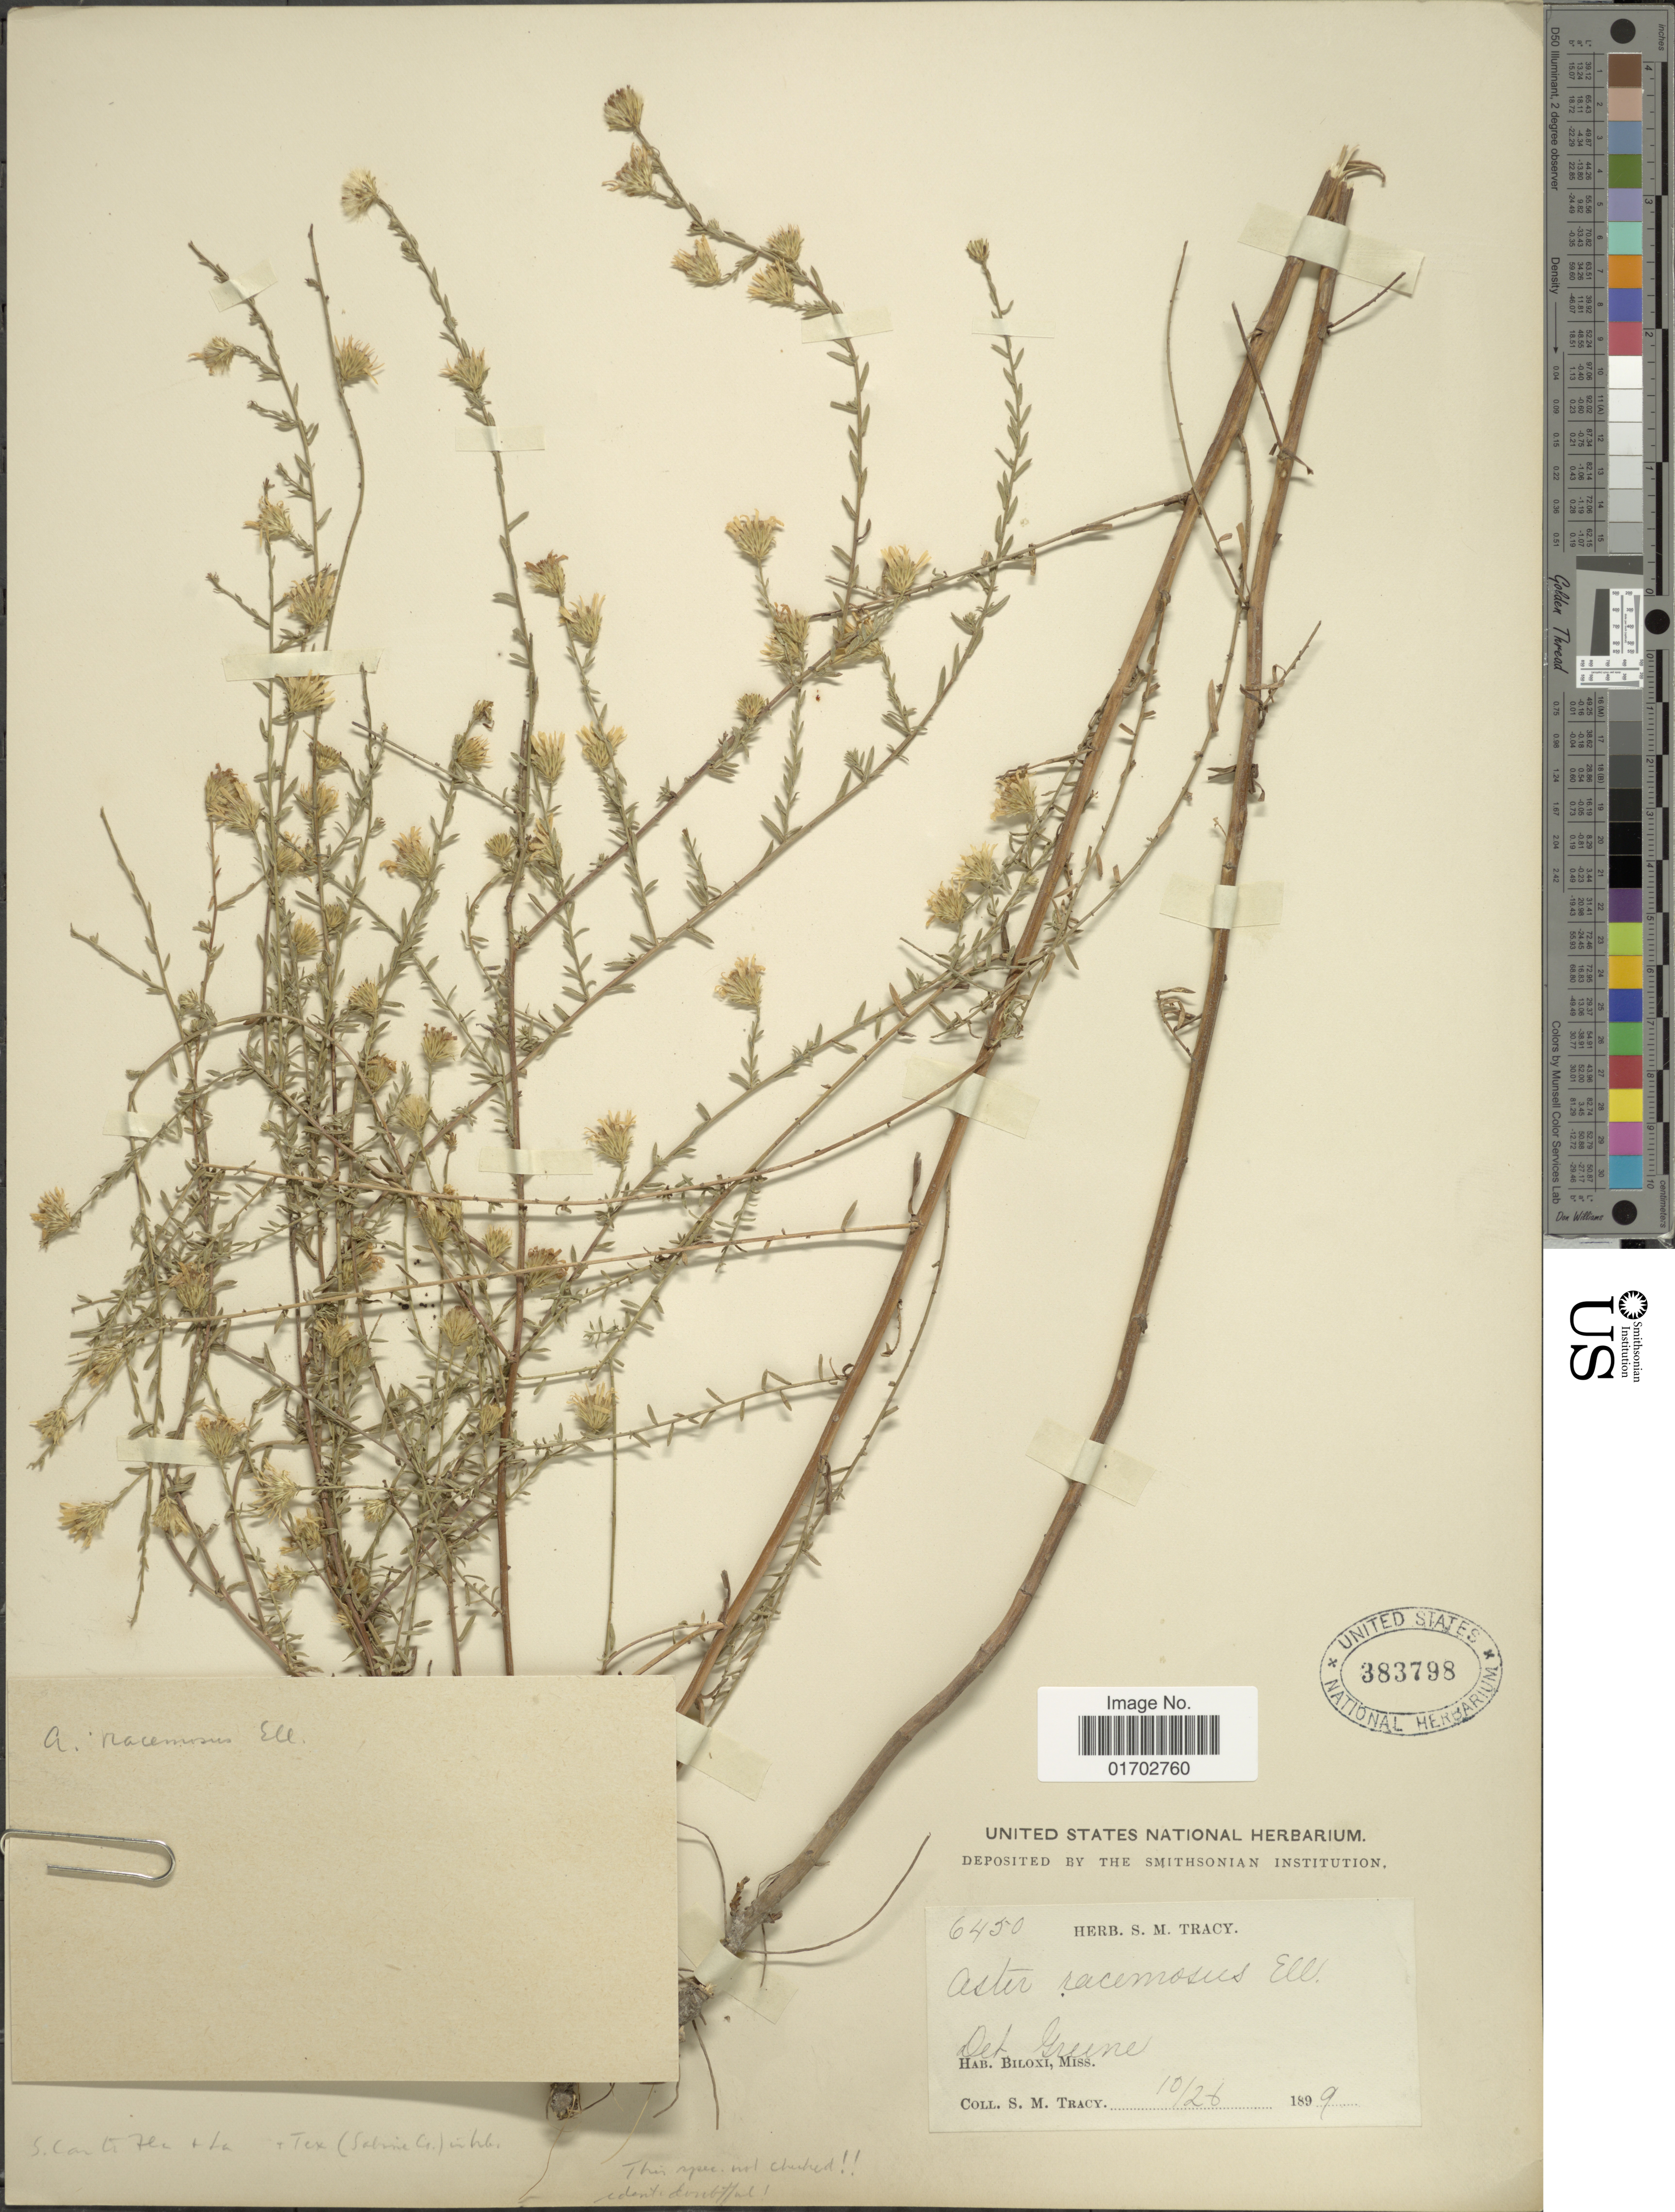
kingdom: Plantae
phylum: Tracheophyta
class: Magnoliopsida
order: Asterales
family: Asteraceae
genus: Symphyotrichum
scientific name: Symphyotrichum racemosum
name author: (Elliott) G.L. Nesom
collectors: S. M. Tracy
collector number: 6450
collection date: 1899-10-26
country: United States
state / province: Mississippi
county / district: Harrison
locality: Biloxi.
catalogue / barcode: US 383798